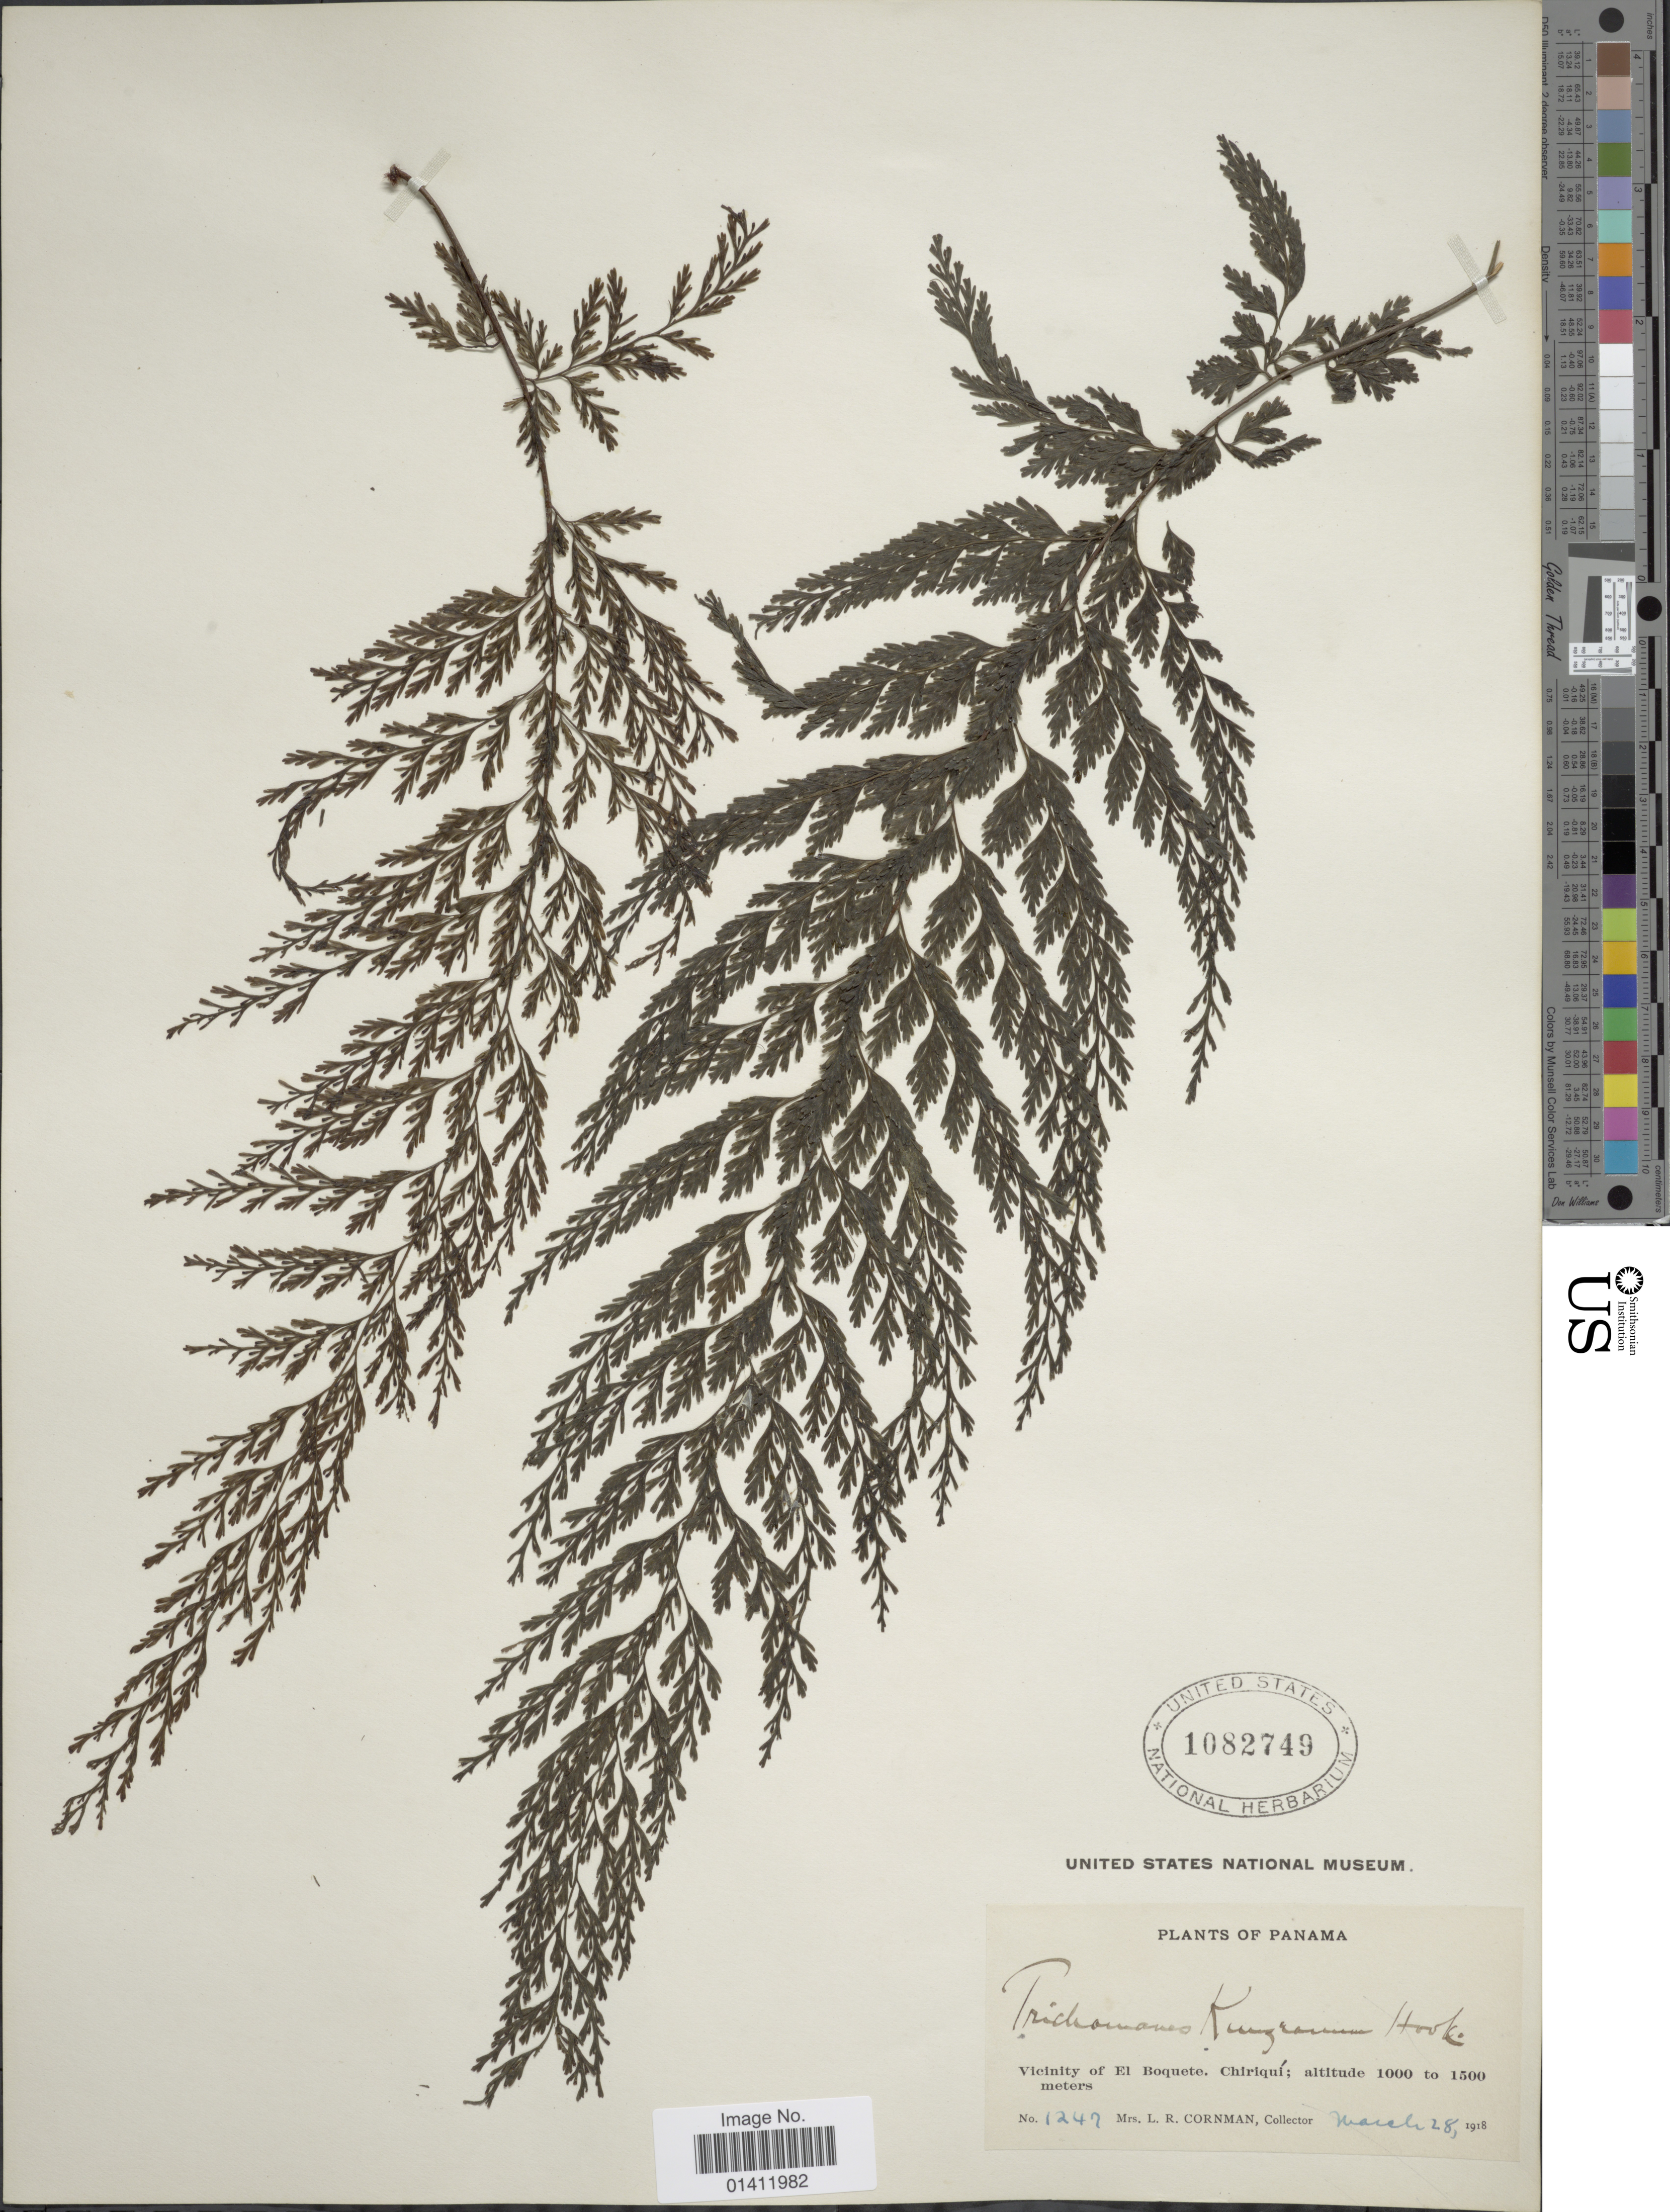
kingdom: Plantae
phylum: Tracheophyta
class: Polypodiopsida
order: Hymenophyllales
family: Hymenophyllaceae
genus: Vandenboschia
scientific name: Vandenboschia radicans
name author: (Sw.) Copel.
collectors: L. Cornman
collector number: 1247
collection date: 1918-03-28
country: Panama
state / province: Chiriqui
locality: Vicinity of El Boquete.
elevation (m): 1000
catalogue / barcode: US 1082749